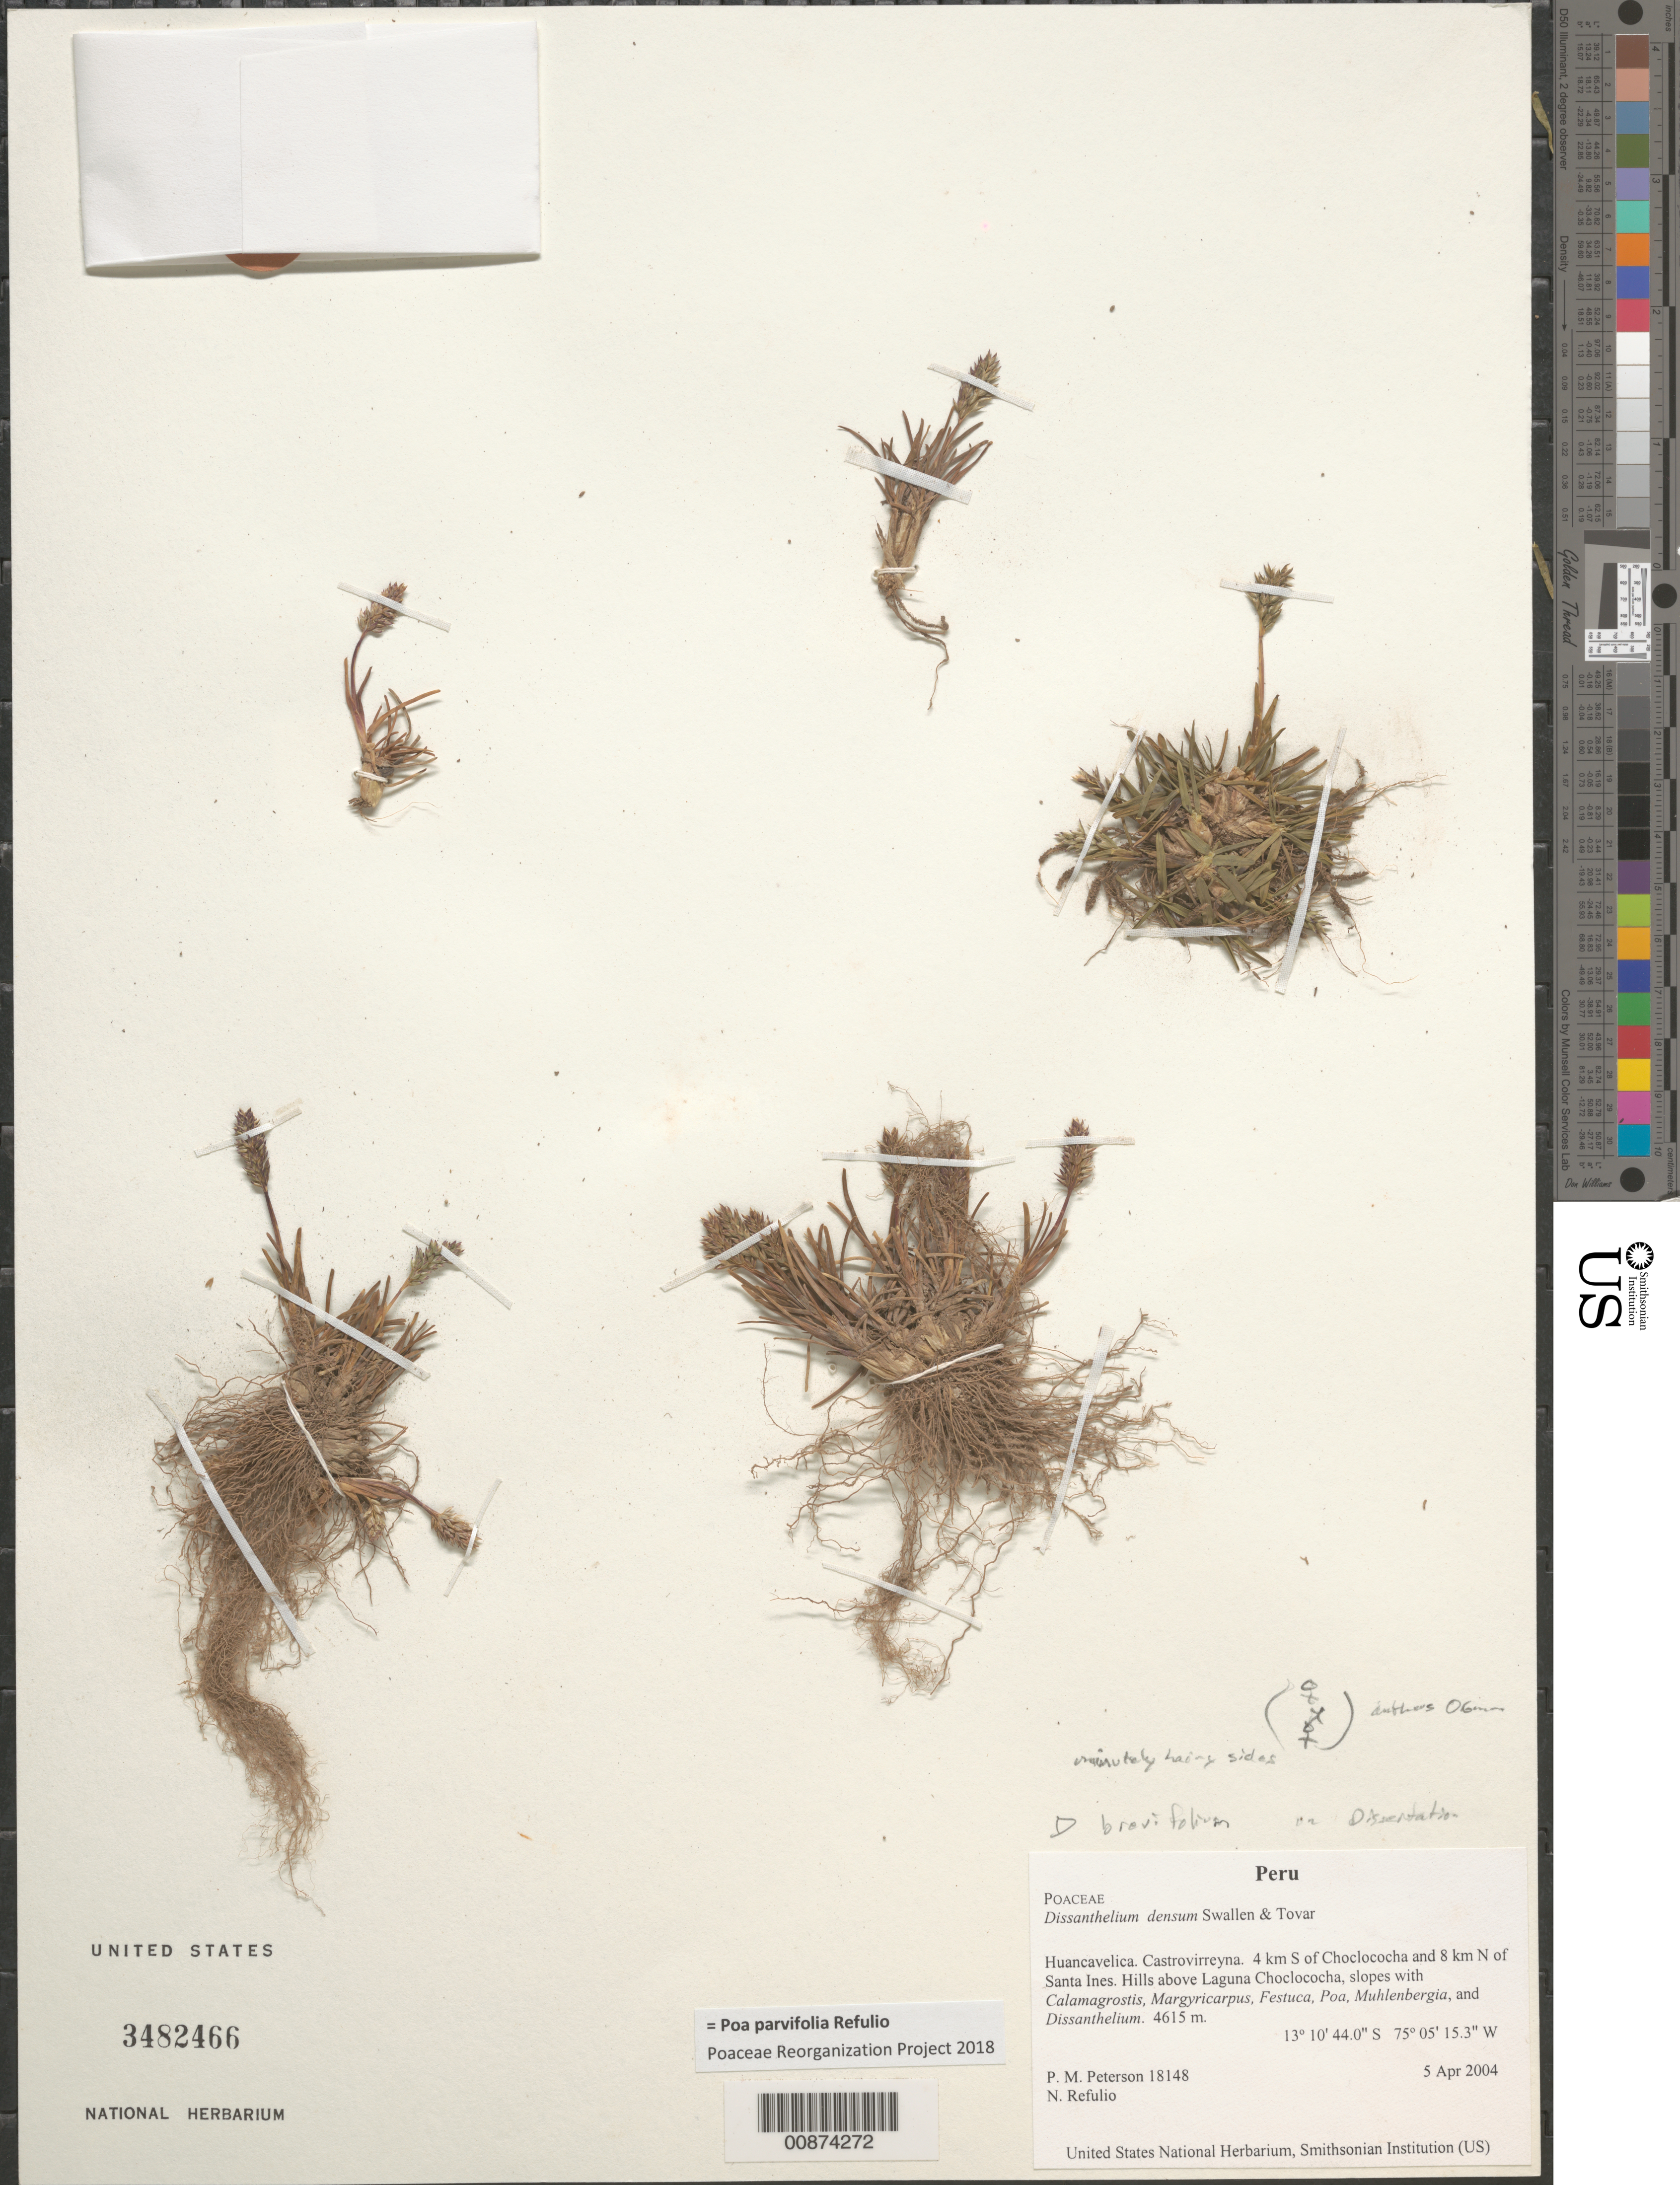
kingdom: Plantae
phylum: Tracheophyta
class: Liliopsida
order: Poales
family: Poaceae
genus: Poa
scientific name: Poa parvifolia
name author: Refulio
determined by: Poaceae Reorganization Project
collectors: P. M. Peterson & N. Refulio-Rodríguez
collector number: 18148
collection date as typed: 05 Apr 2004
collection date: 2004-04-05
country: Peru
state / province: Huancavelica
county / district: Castrovirreyna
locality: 4 km S of Choclococha and 8 km N of Santa Ines. Hills above Laguna Choclococha, slopes with Calamagrostis, Margyricarpus, Festuca, Poa, Muhlenbergia, and Dissanthelium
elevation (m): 4615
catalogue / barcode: US 3482466